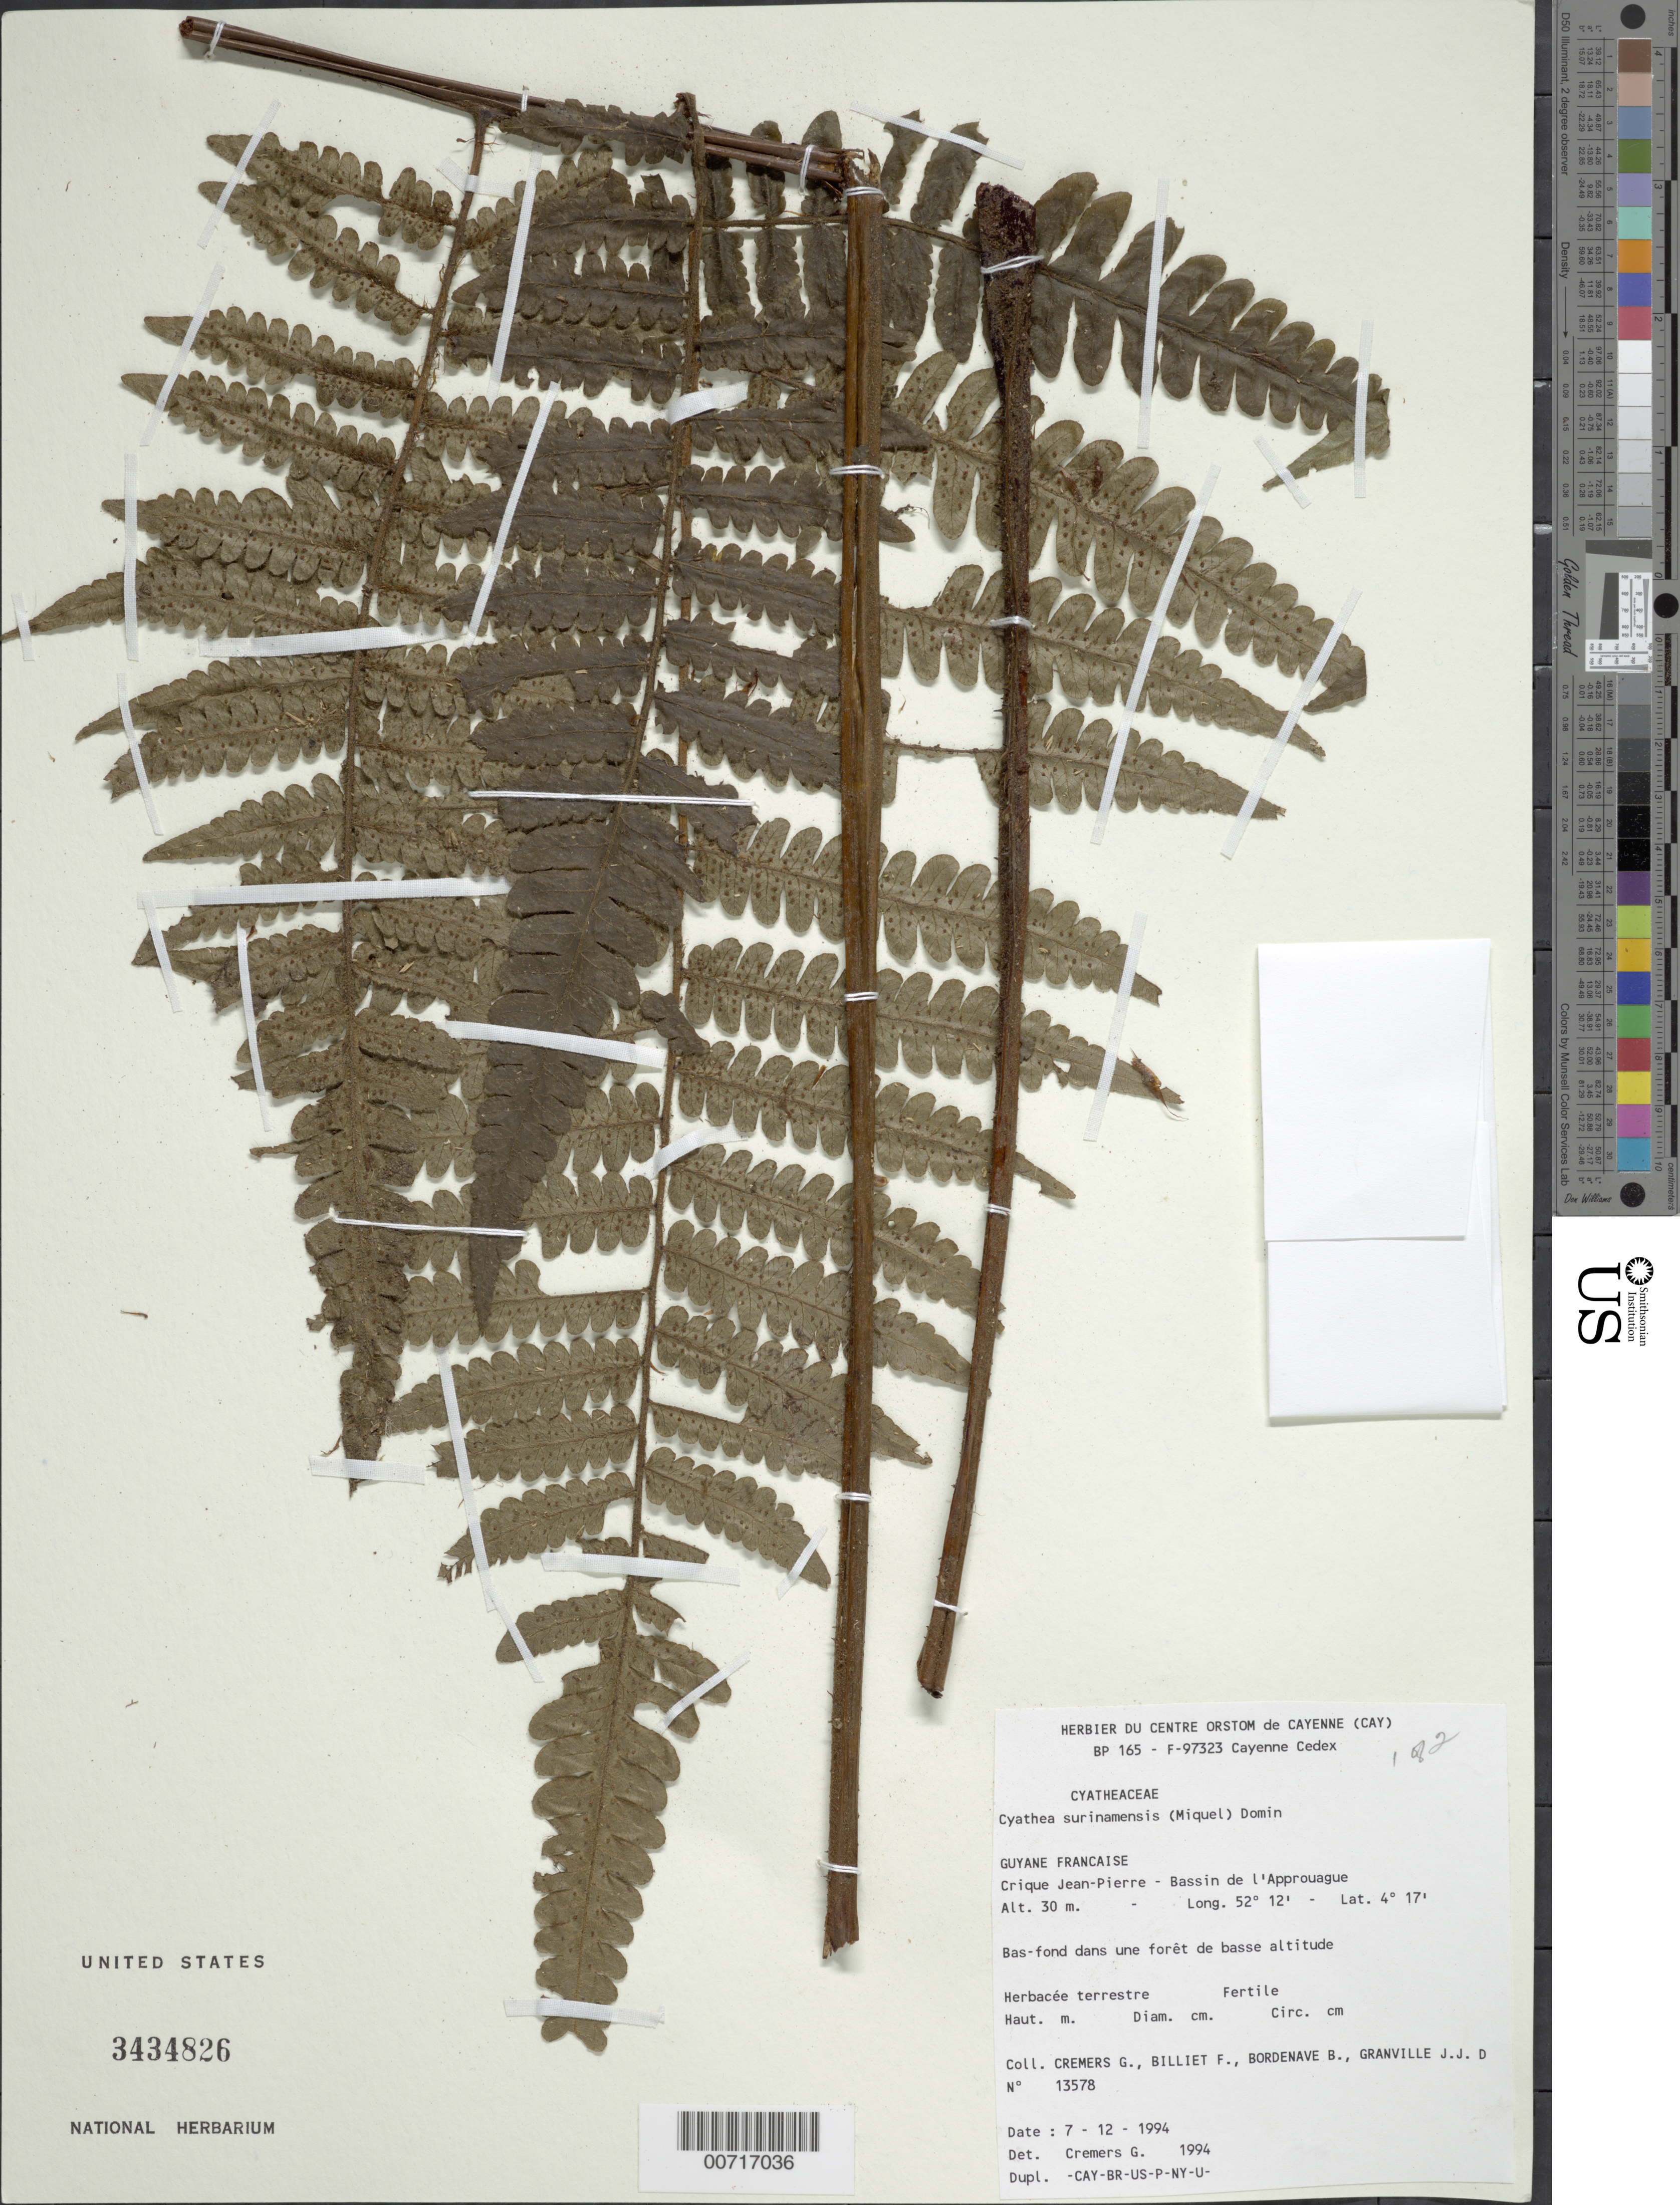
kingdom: Plantae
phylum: Tracheophyta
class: Polypodiopsida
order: Cyatheales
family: Cyatheaceae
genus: Cyathea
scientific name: Cyathea surinamensis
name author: (Miq.) Domin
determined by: Cremers, Georges A.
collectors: G. Cremers, F. Billiet, B. Bordenave, J.-J. de Granville & B. Jadin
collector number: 13578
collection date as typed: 7-Dec-94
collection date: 1994-12-07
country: French Guiana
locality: Crique Jean-Pierre, Bassin de l'Approuague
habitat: Low ground, low forest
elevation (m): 30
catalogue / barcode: US 3434826